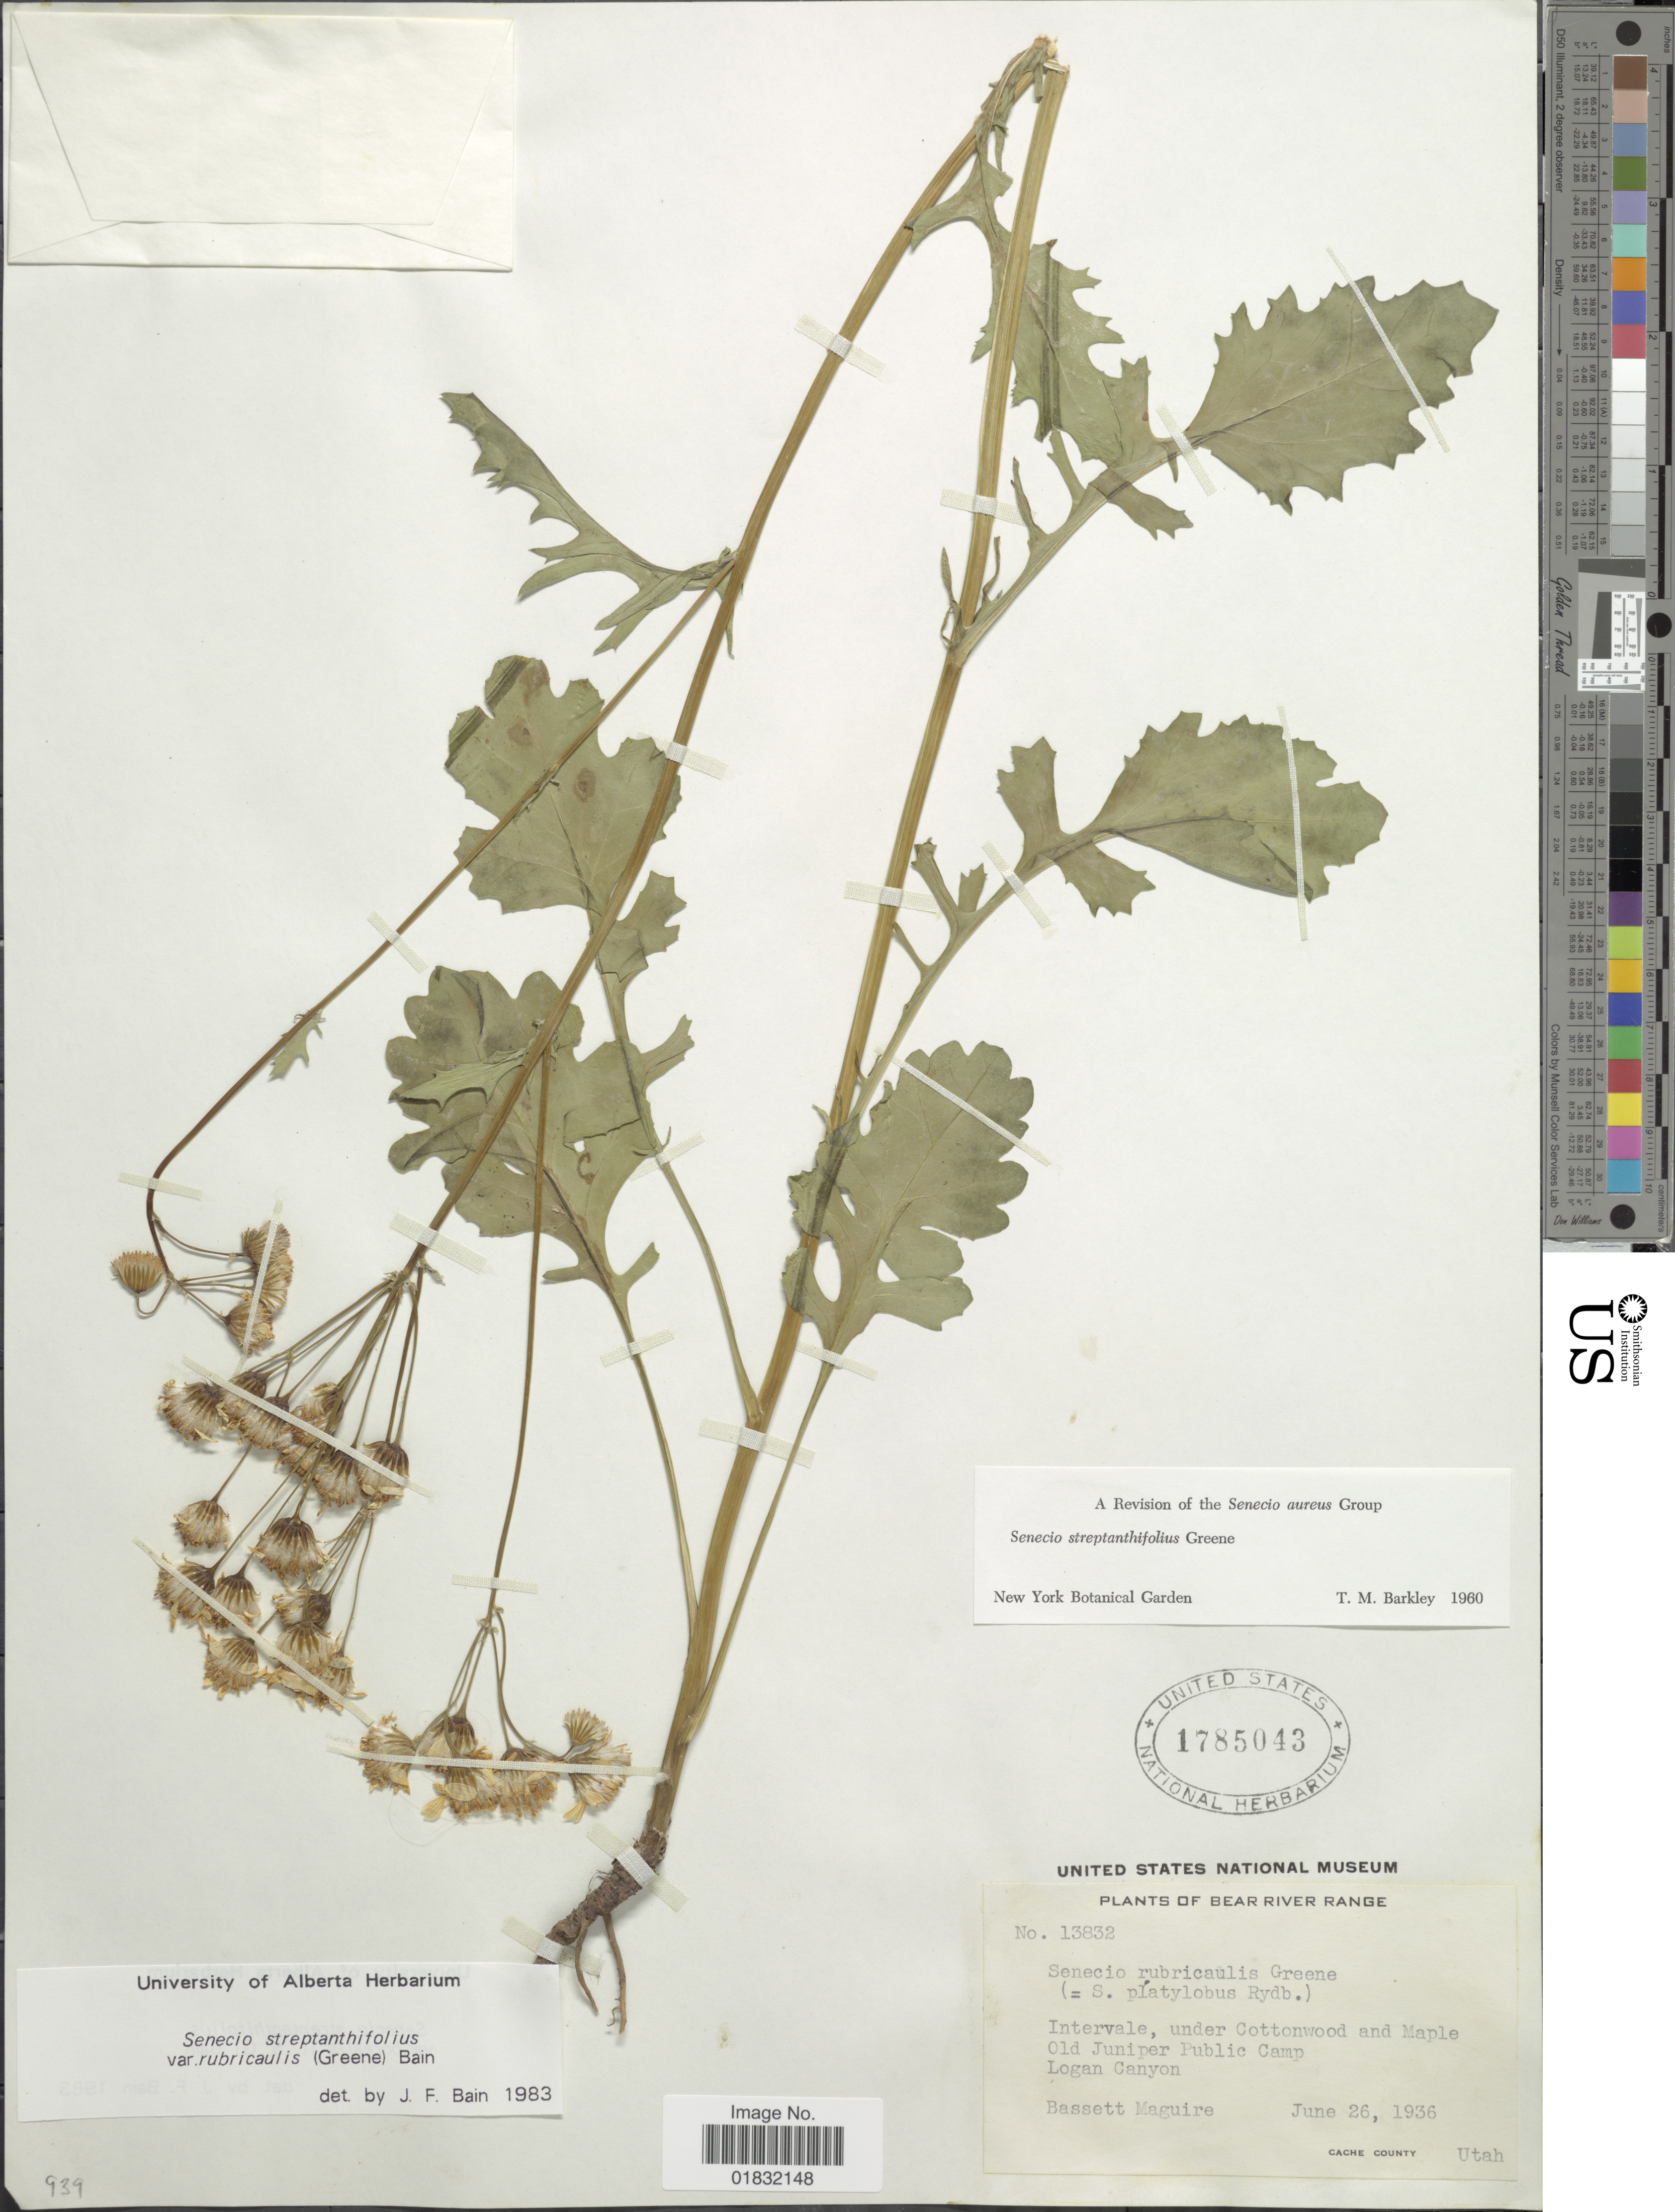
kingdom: Plantae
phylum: Tracheophyta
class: Magnoliopsida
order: Asterales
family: Asteraceae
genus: Packera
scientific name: Packera streptanthifolia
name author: (Greene) W.A. Weber & Á. Löve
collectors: B. Maguire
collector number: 13832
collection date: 1936-06-26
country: United States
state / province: Utah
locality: Bear River Range, Intervale, under Cottonwood and Maple, Old Juniper Public Camp, Logan Canyon, Cache County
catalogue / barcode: US 1785043